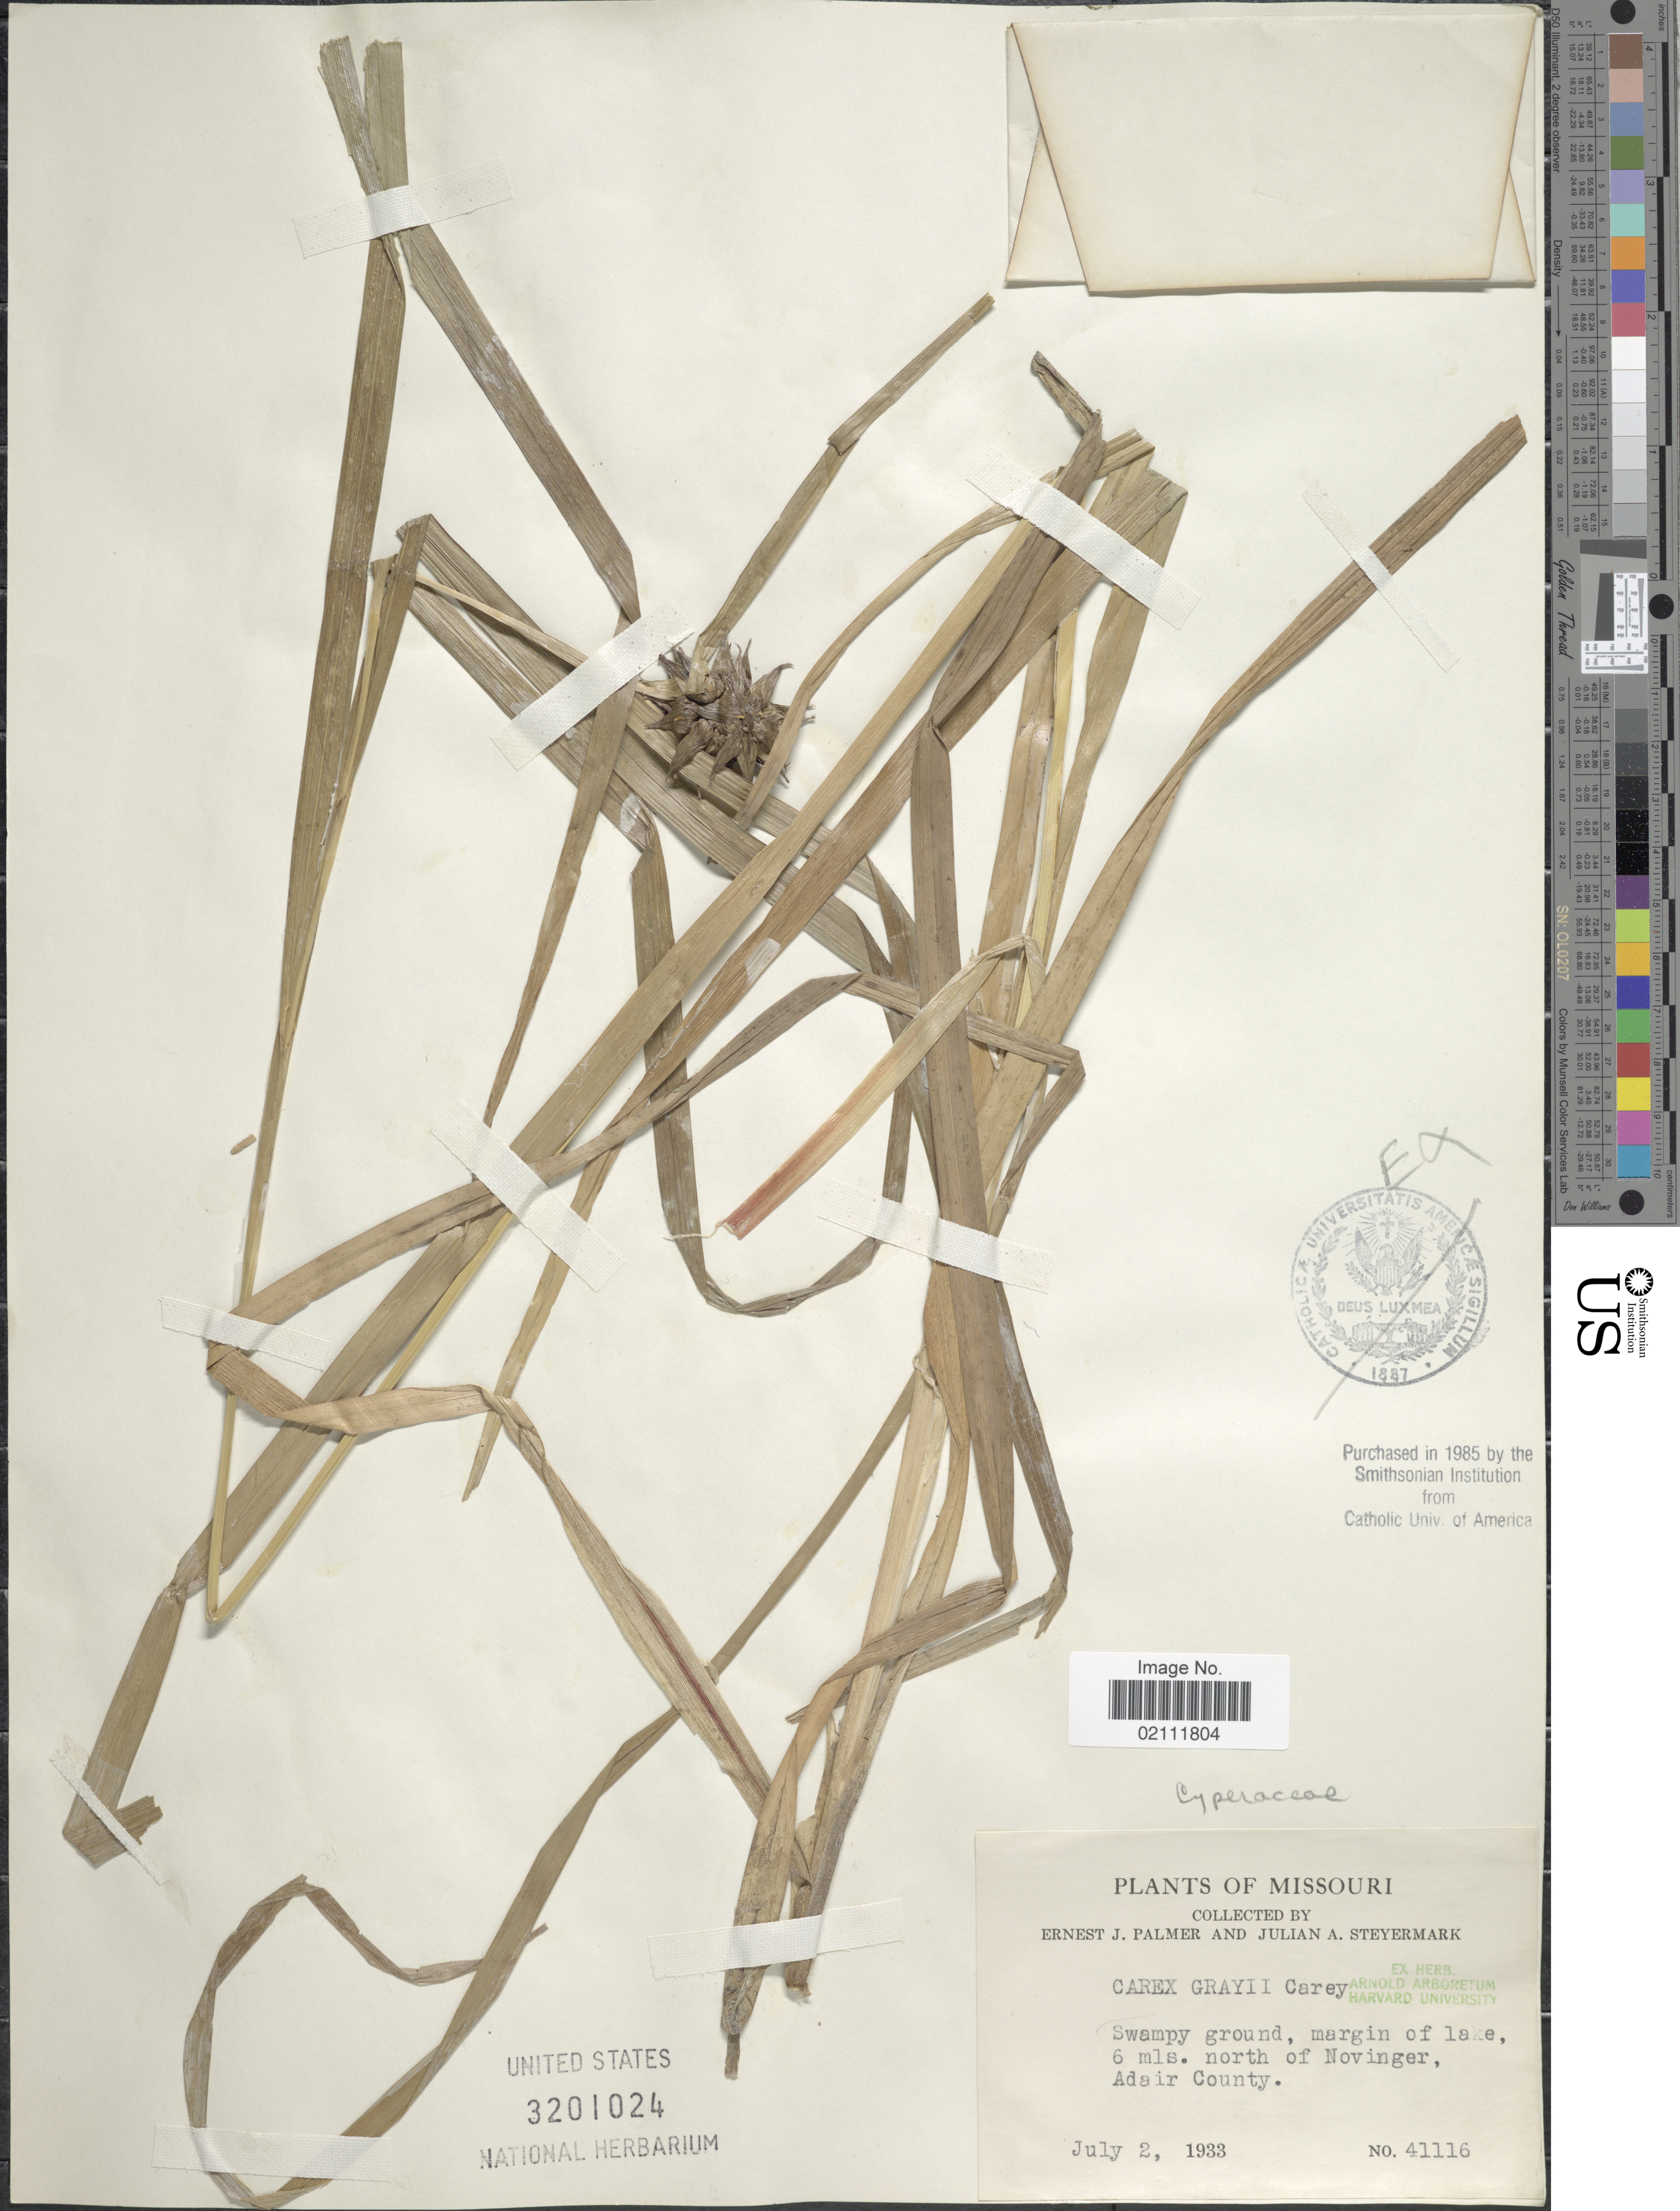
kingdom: Plantae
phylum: Tracheophyta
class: Liliopsida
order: Poales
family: Cyperaceae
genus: Carex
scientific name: Carex grayi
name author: J. Carey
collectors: E. J. Palmer & J. Steyermark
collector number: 41116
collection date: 1933-07-02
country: United States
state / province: Missouri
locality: Swampy ground, margin of lake, 6 mls. north of Novinger, Adair County.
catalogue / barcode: US 3201024